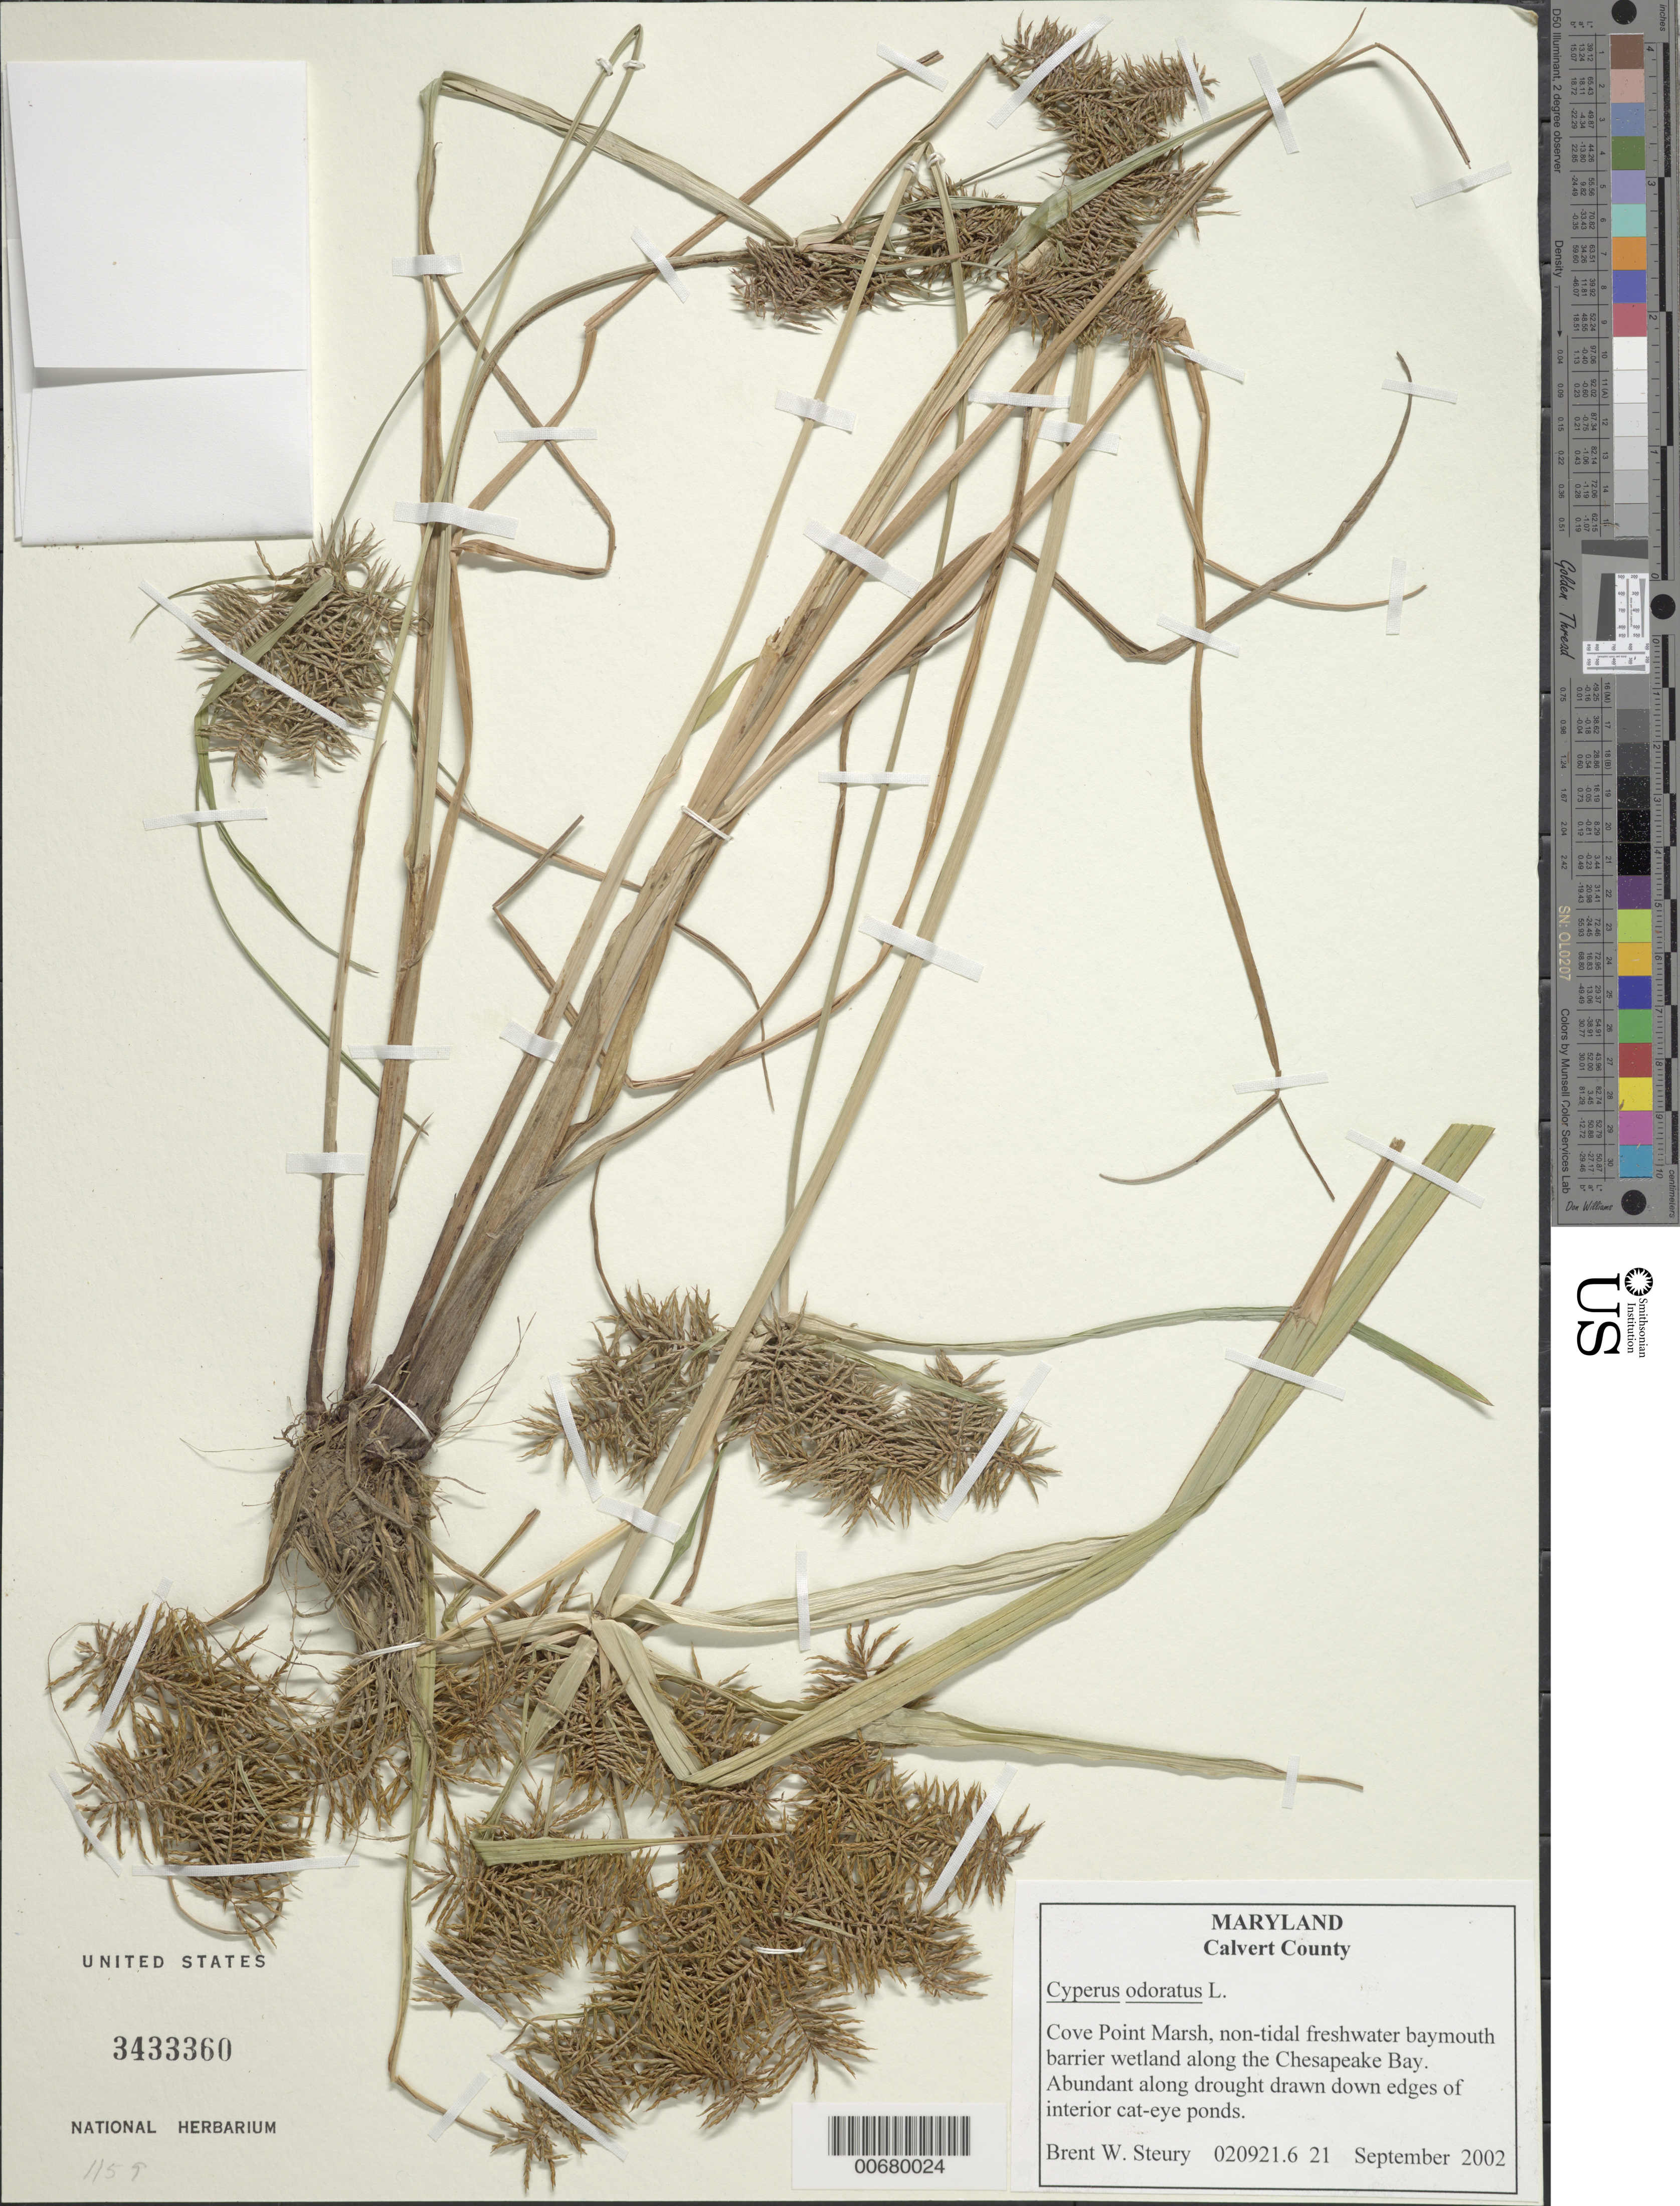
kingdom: Plantae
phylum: Tracheophyta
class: Liliopsida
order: Poales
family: Cyperaceae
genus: Cyperus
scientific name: Cyperus odoratus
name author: L.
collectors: B. Steury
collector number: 020921.6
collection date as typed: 21 September 2002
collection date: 2002-09-21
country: United States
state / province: Maryland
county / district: Calvert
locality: Cove Point Marsh, along the Chesapeake Bay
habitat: Abundant along drought drawn down edges of interior cat-eye ponds. Non-tidal freshwater wetland.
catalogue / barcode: US 3433360